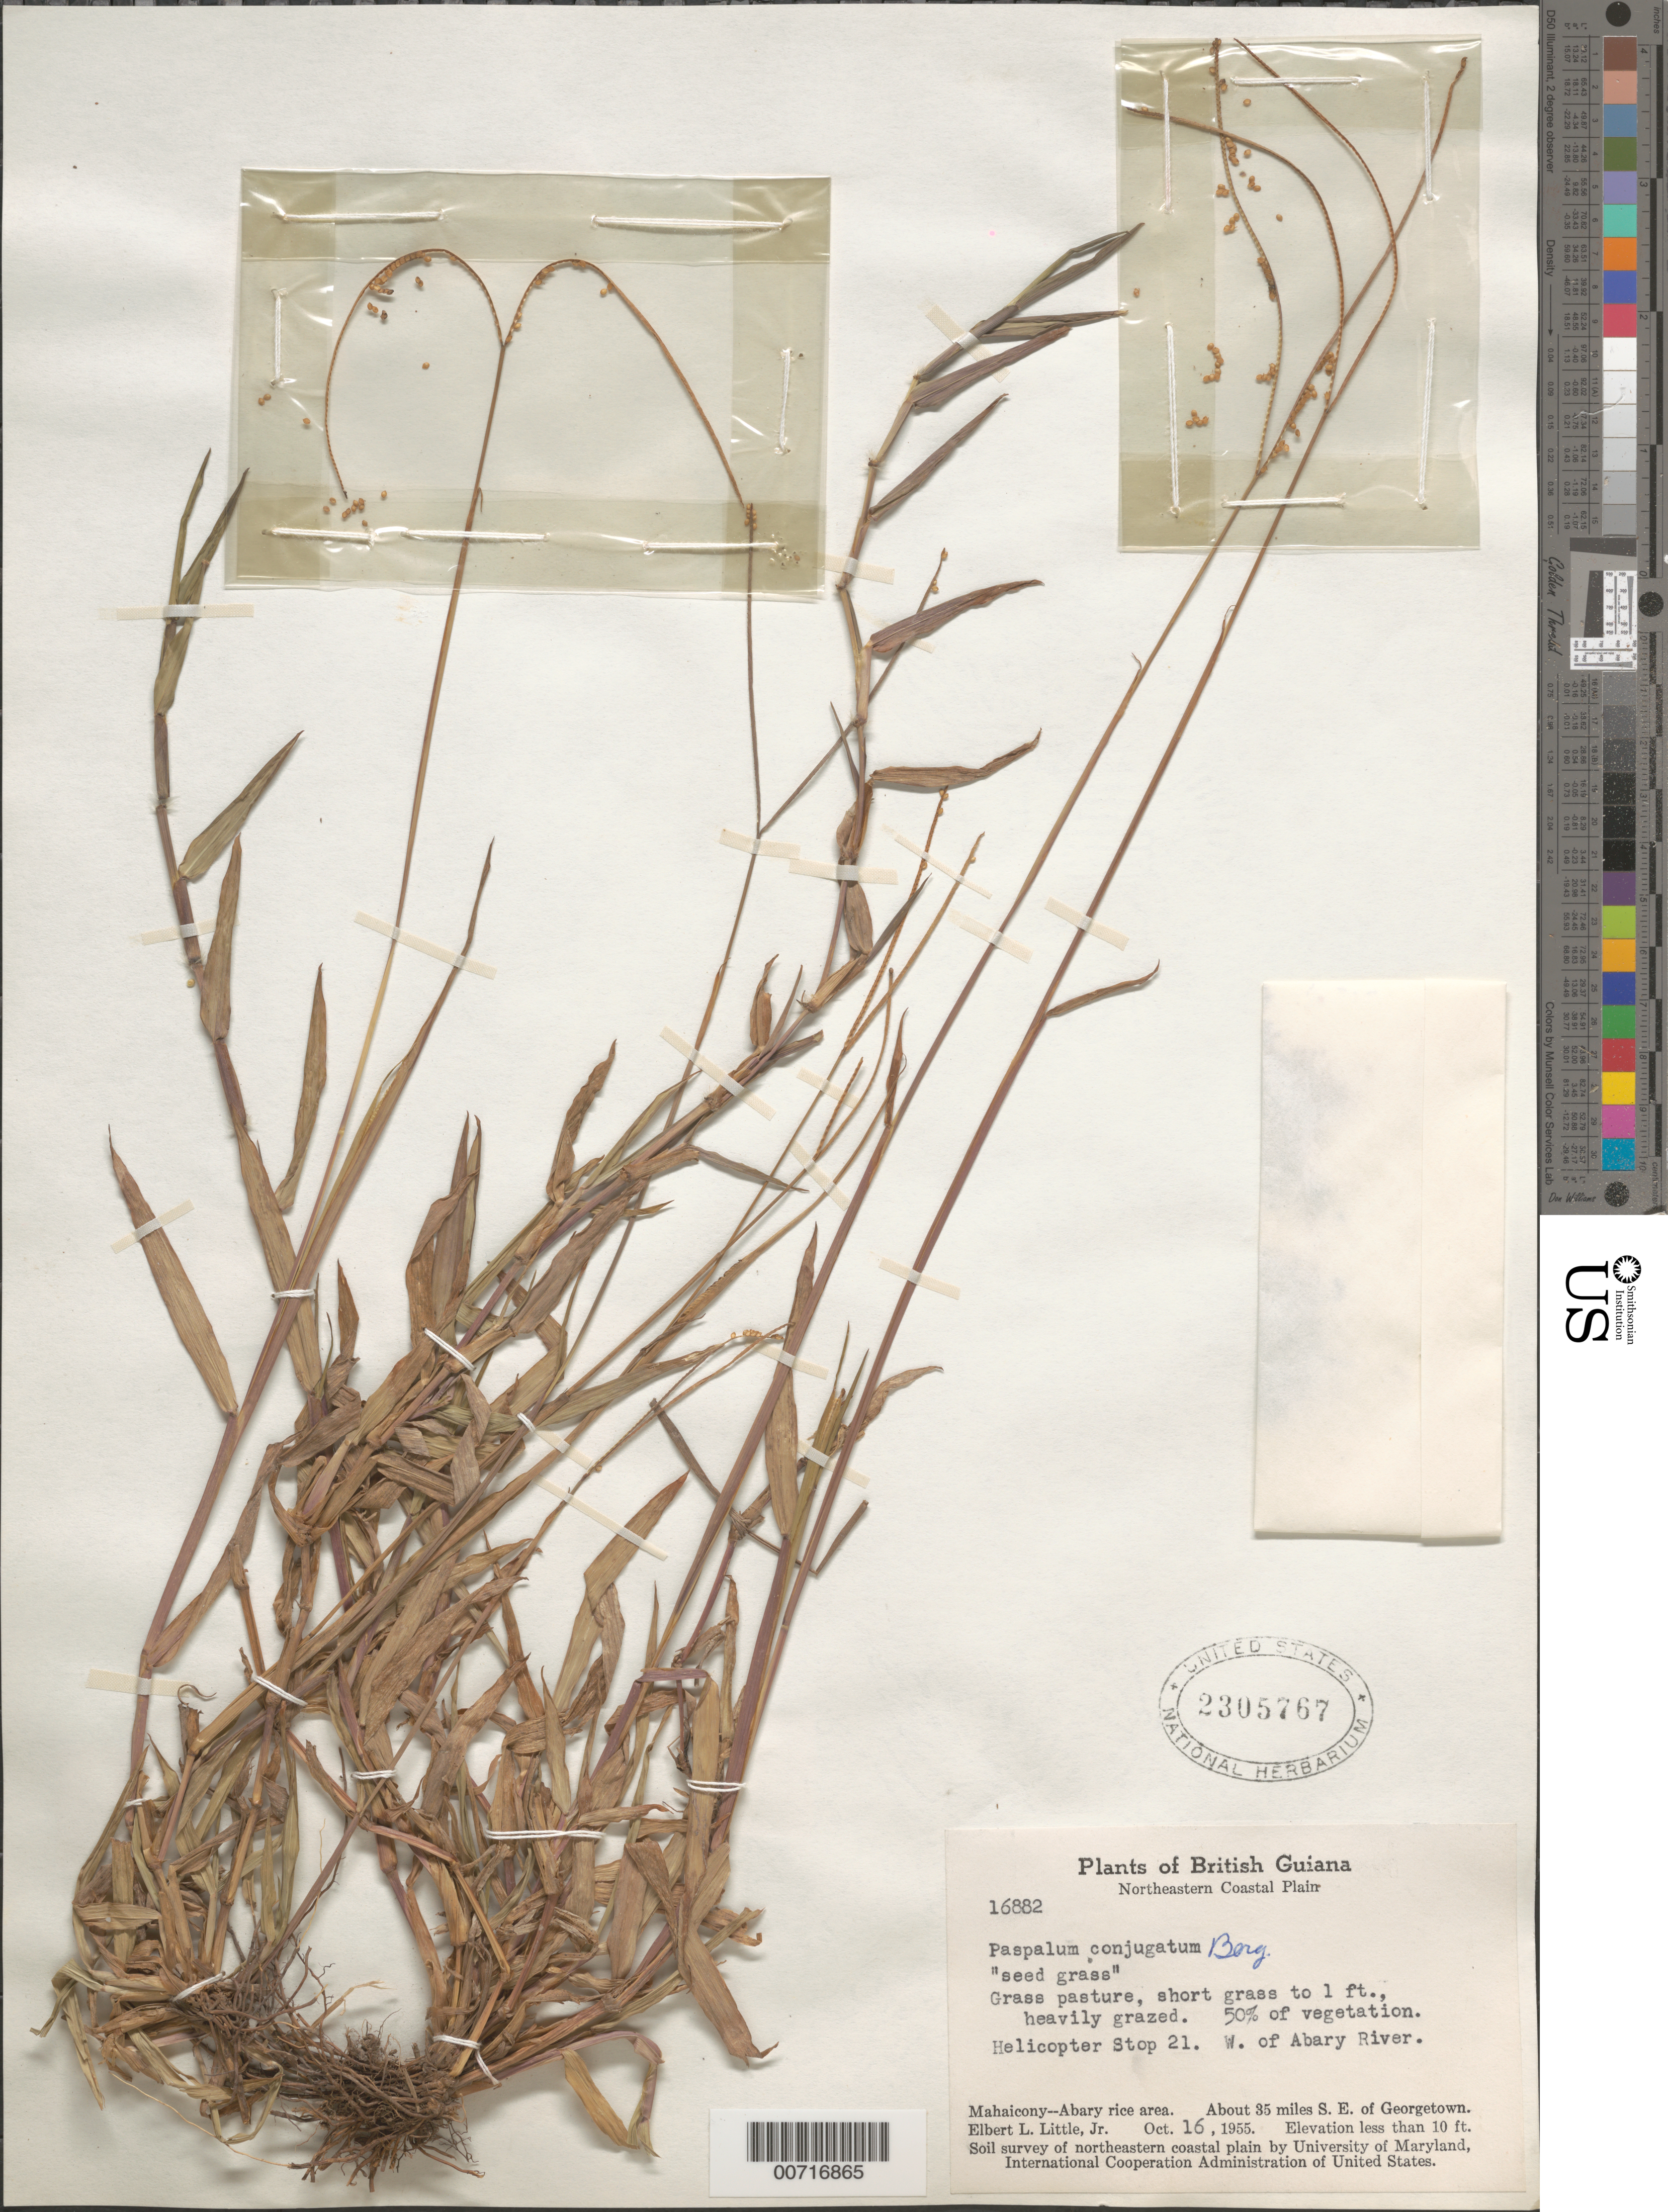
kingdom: Plantae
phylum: Tracheophyta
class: Liliopsida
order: Poales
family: Poaceae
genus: Paspalum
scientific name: Paspalum conjugatum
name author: P.J. Bergius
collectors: E. L. Little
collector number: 16882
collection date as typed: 16-Oct-55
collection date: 1955-10-16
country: Guyana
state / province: Mahaica-Berbice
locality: Mahaicony-Abary rice area, E bank Demerara R., about 35 mi. SE of Georgetown, W of Abary R.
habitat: Grass pasture, heavily grazed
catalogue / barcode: US 2305767